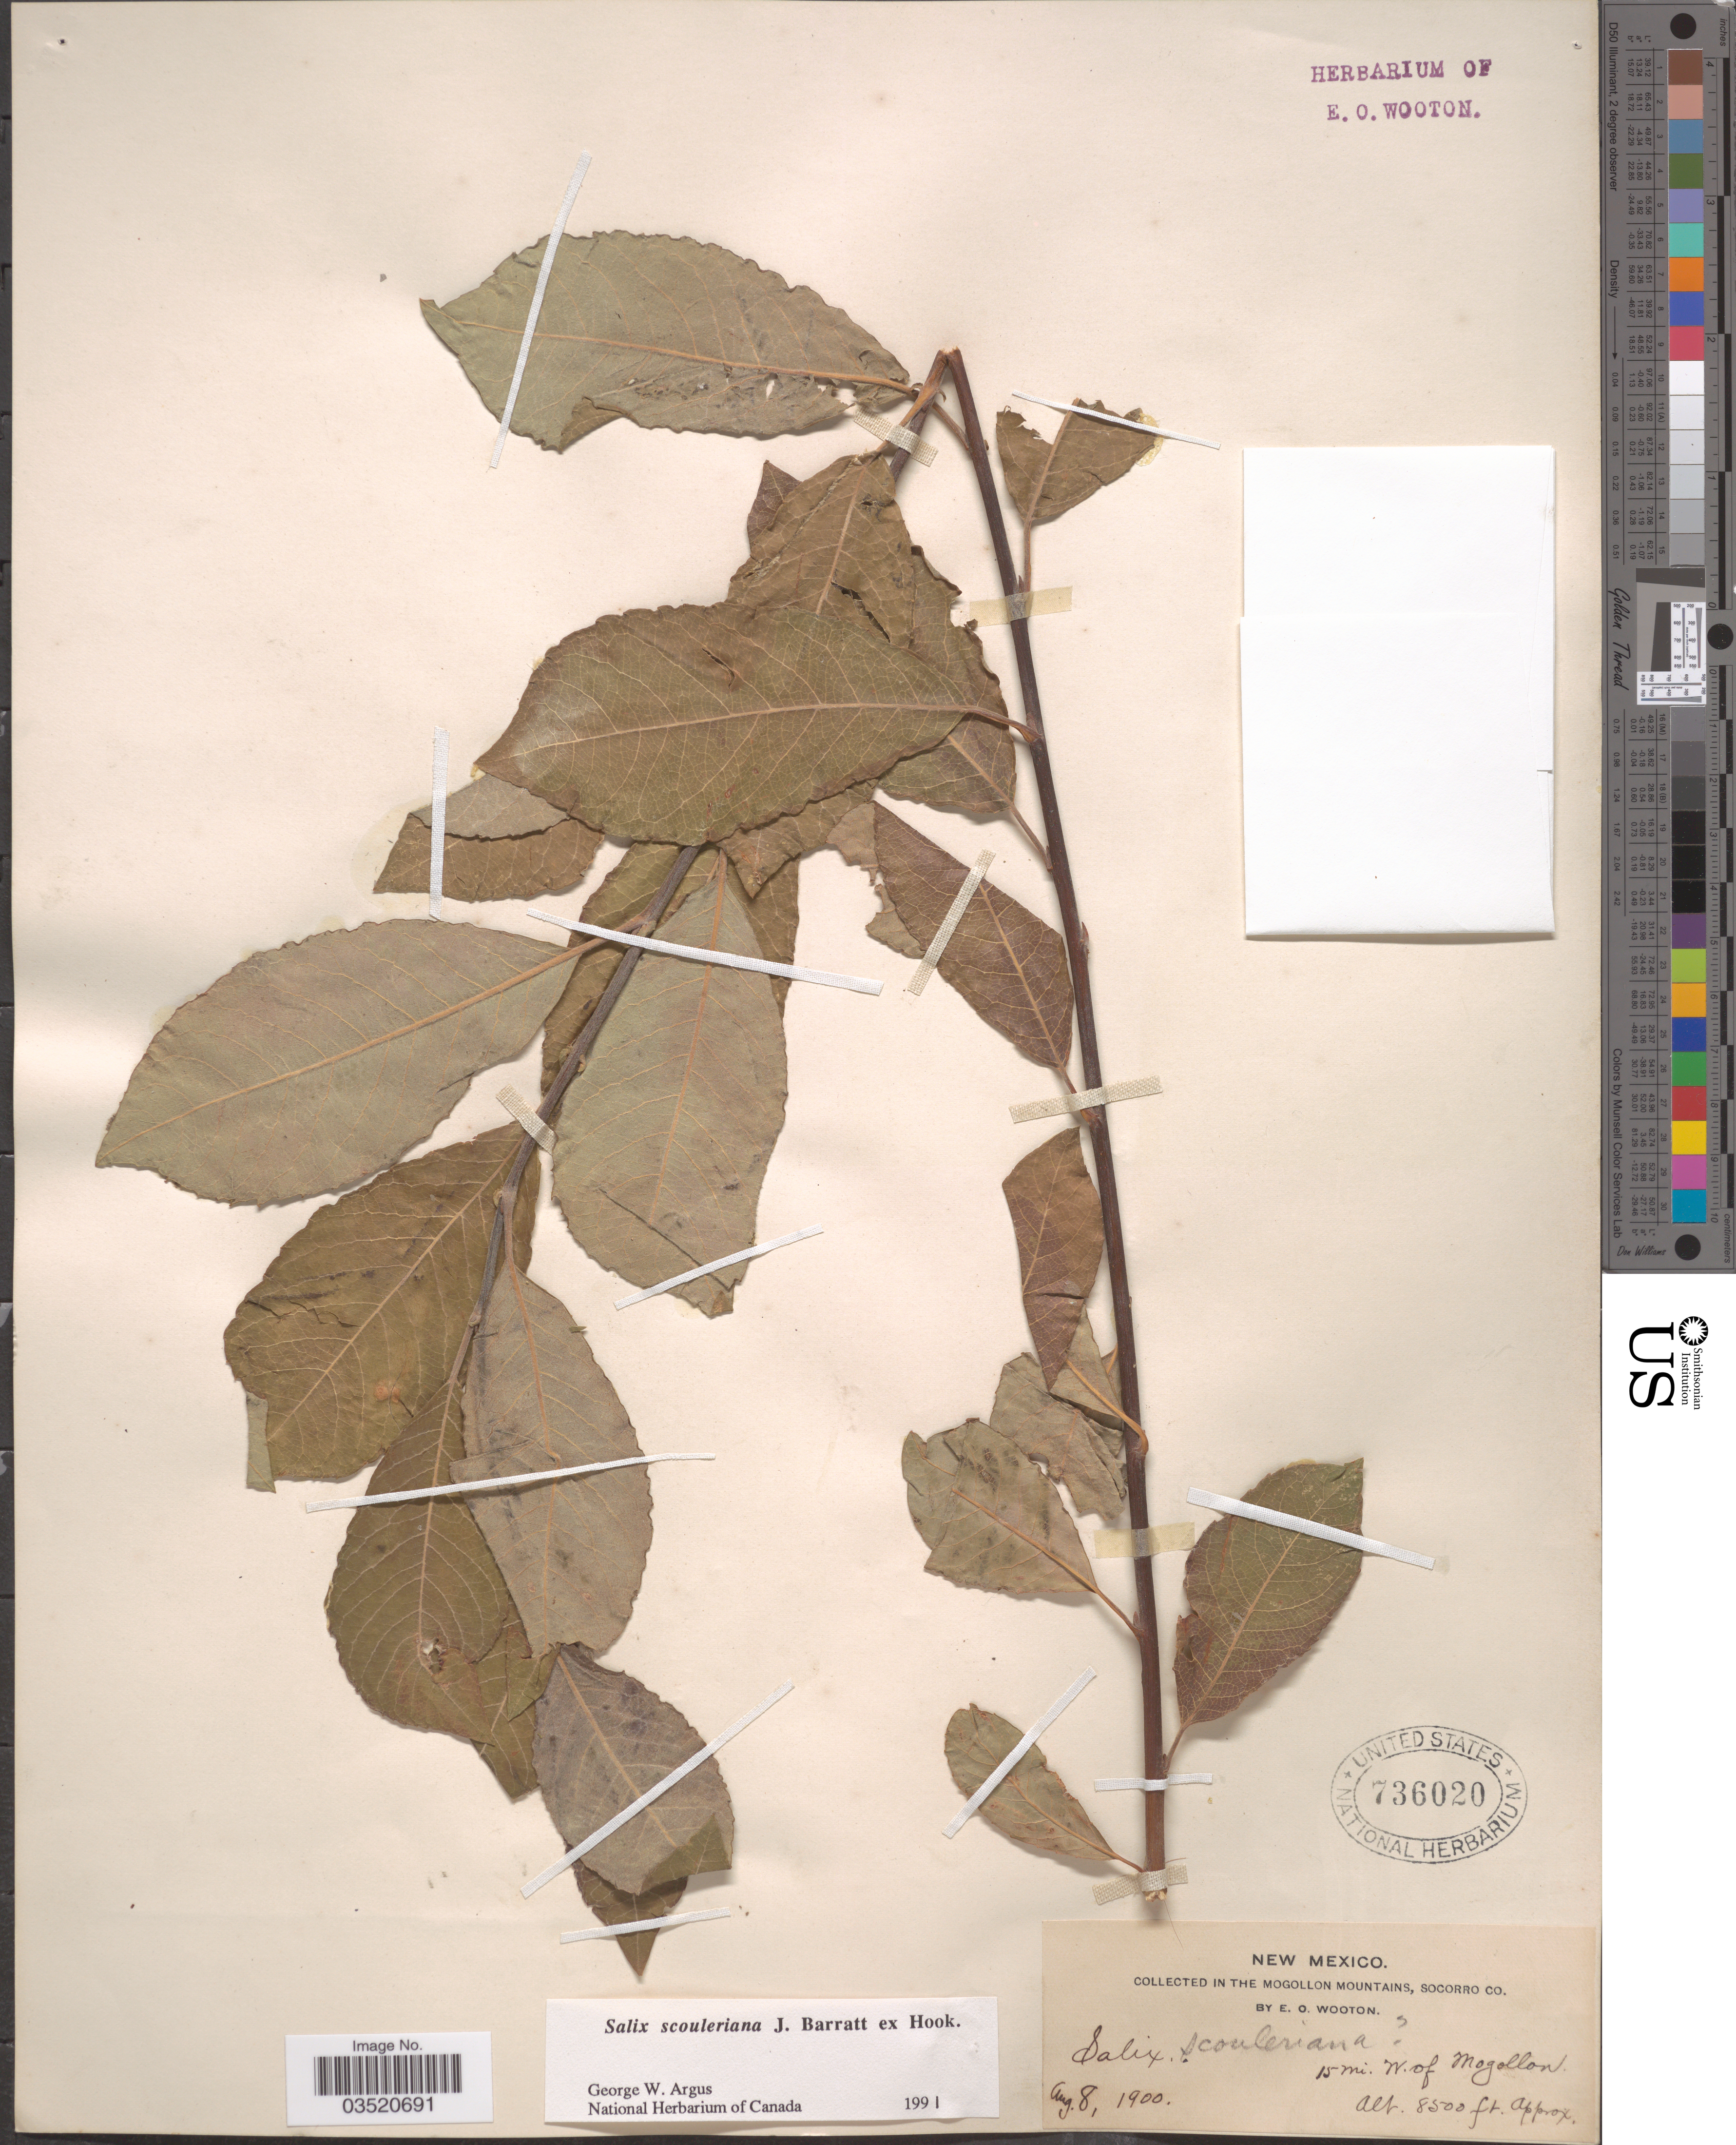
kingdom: Plantae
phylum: Tracheophyta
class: Magnoliopsida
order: Malpighiales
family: Salicaceae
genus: Salix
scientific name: Salix scouleriana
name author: Barratt ex Hook.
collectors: E. O. Wooton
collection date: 1900-08-08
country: United States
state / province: New Mexico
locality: In the Mogollon Mountains, Socorro Co. 15 mi. W. of Magollon.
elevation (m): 2591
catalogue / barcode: US 736020